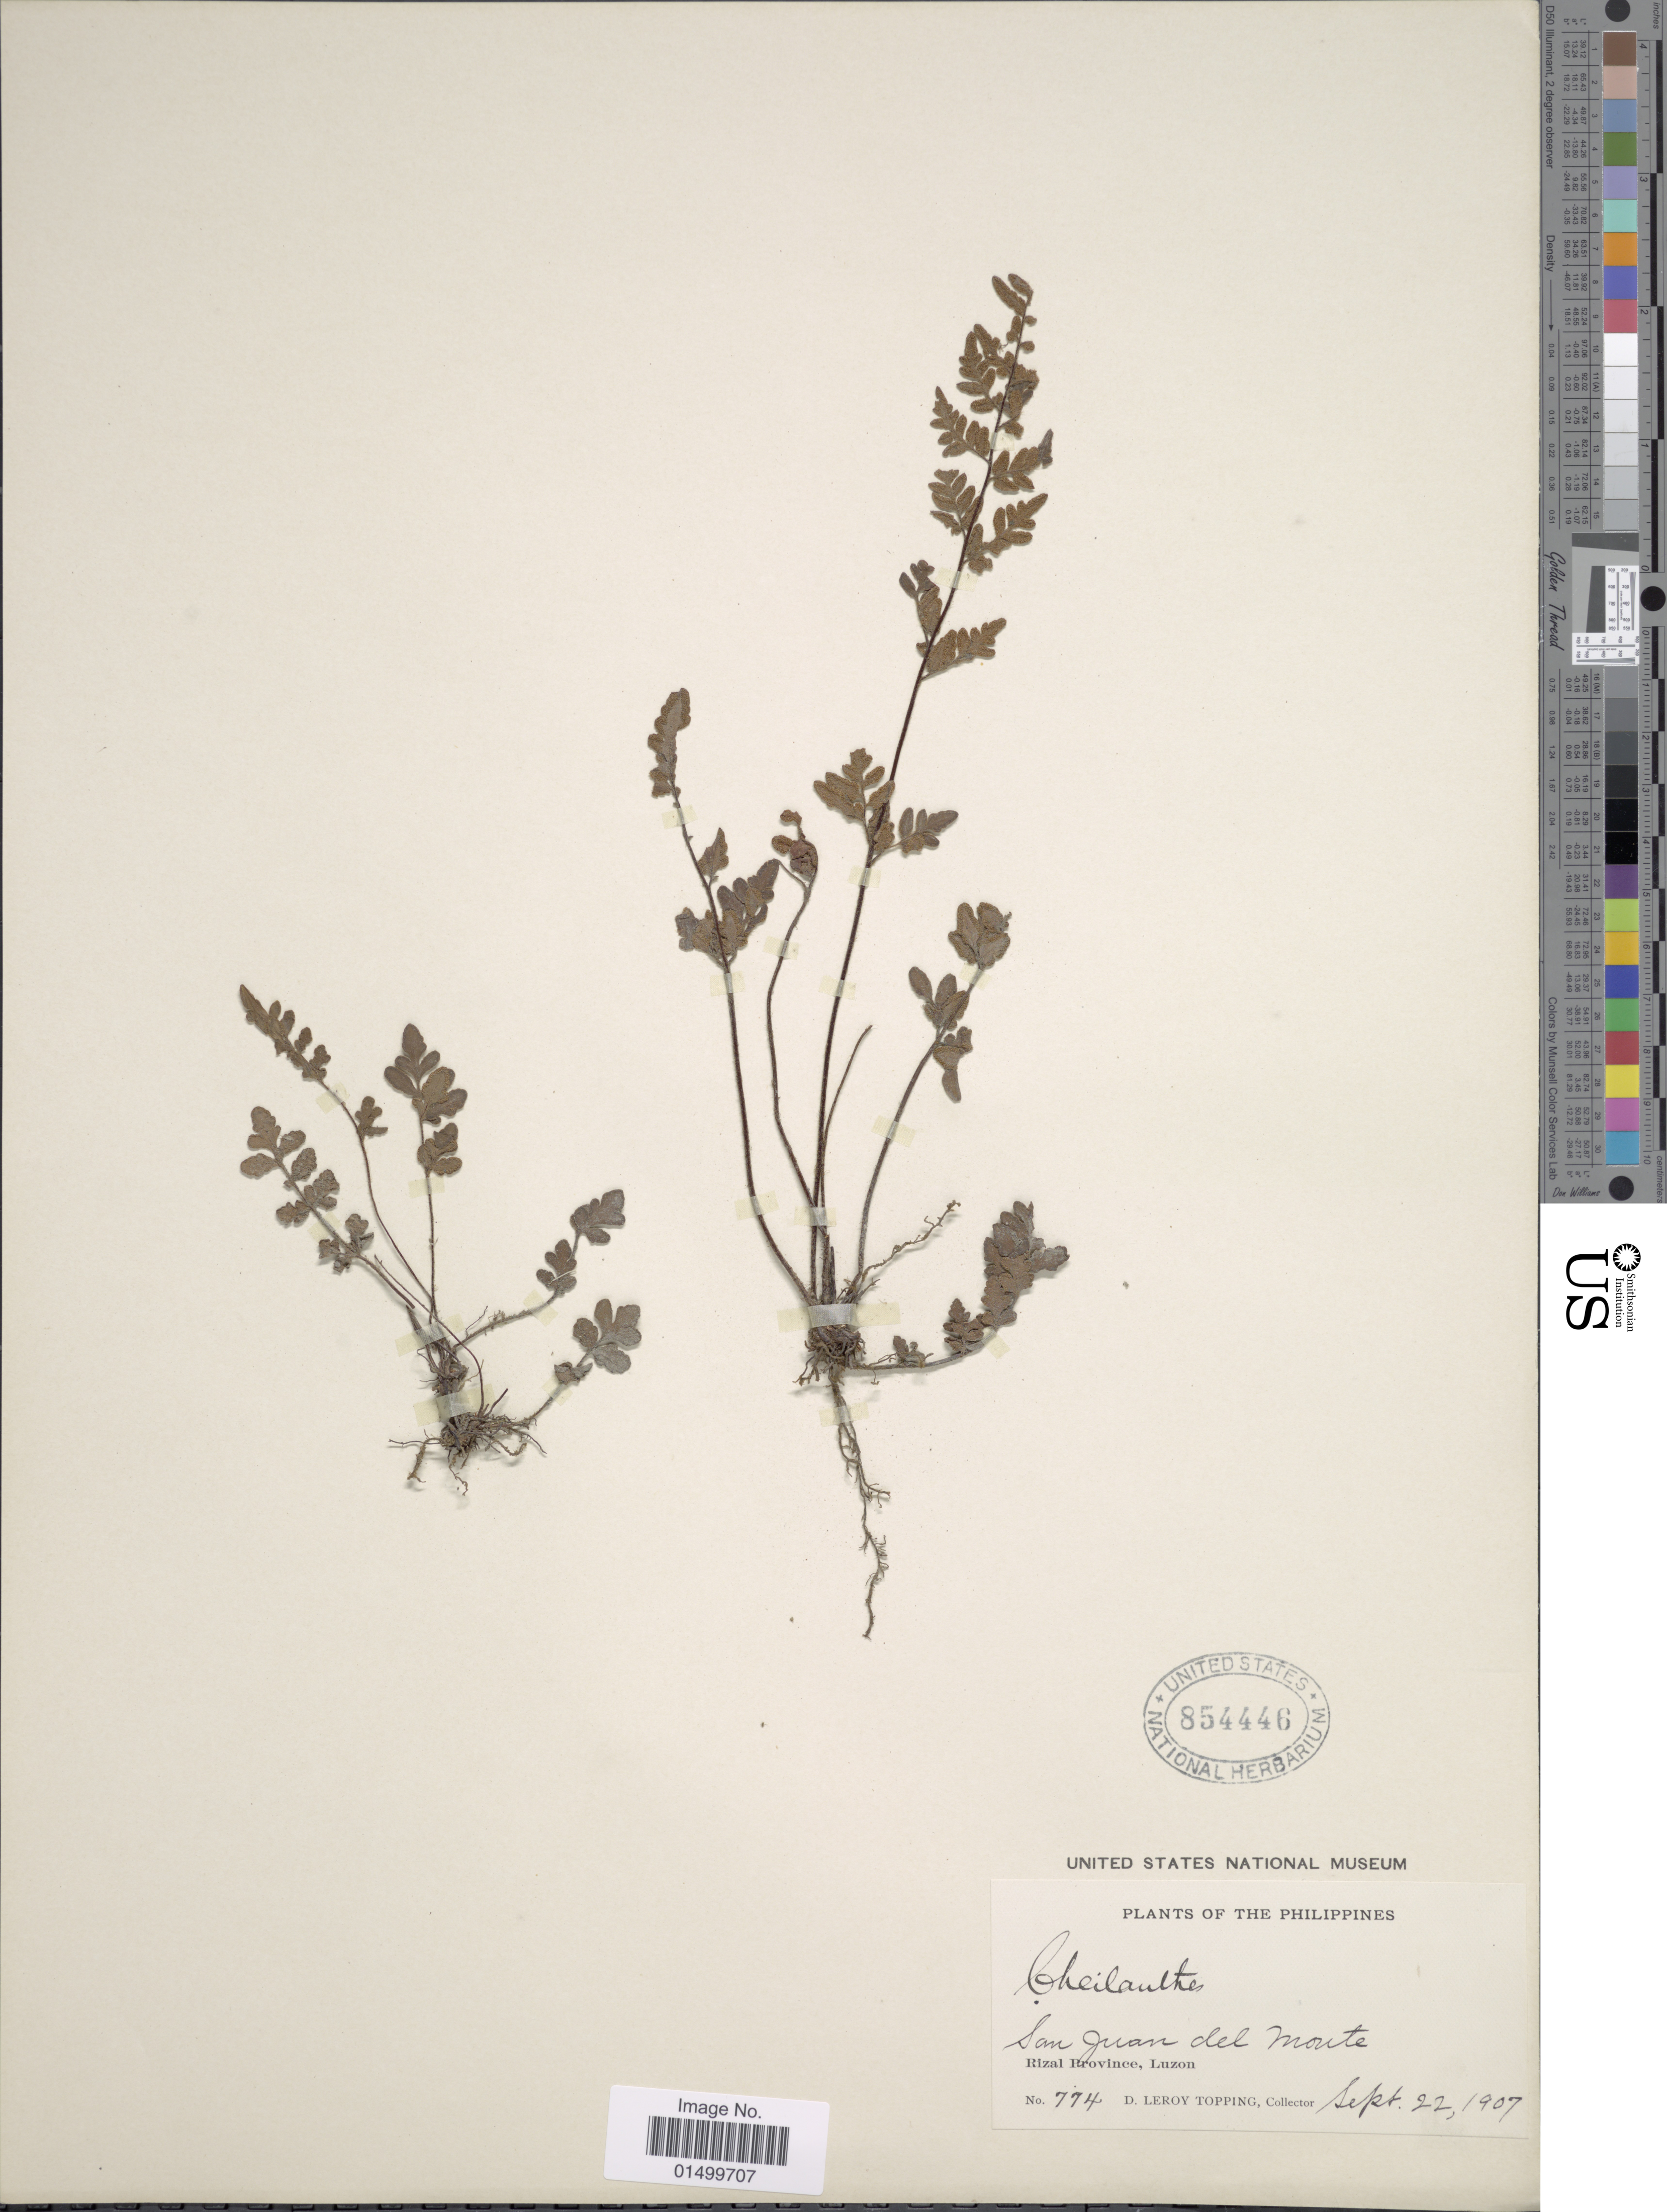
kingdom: Plantae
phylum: Tracheophyta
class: Polypodiopsida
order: Polypodiales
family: Pteridaceae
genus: Cheilanthes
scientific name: Cheilanthes hirsuta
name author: Link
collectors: D. L. Topping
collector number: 774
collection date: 1907-09-22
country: Philippines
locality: San Juan del Monte, Rizal Province, Luzon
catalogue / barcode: US 854446